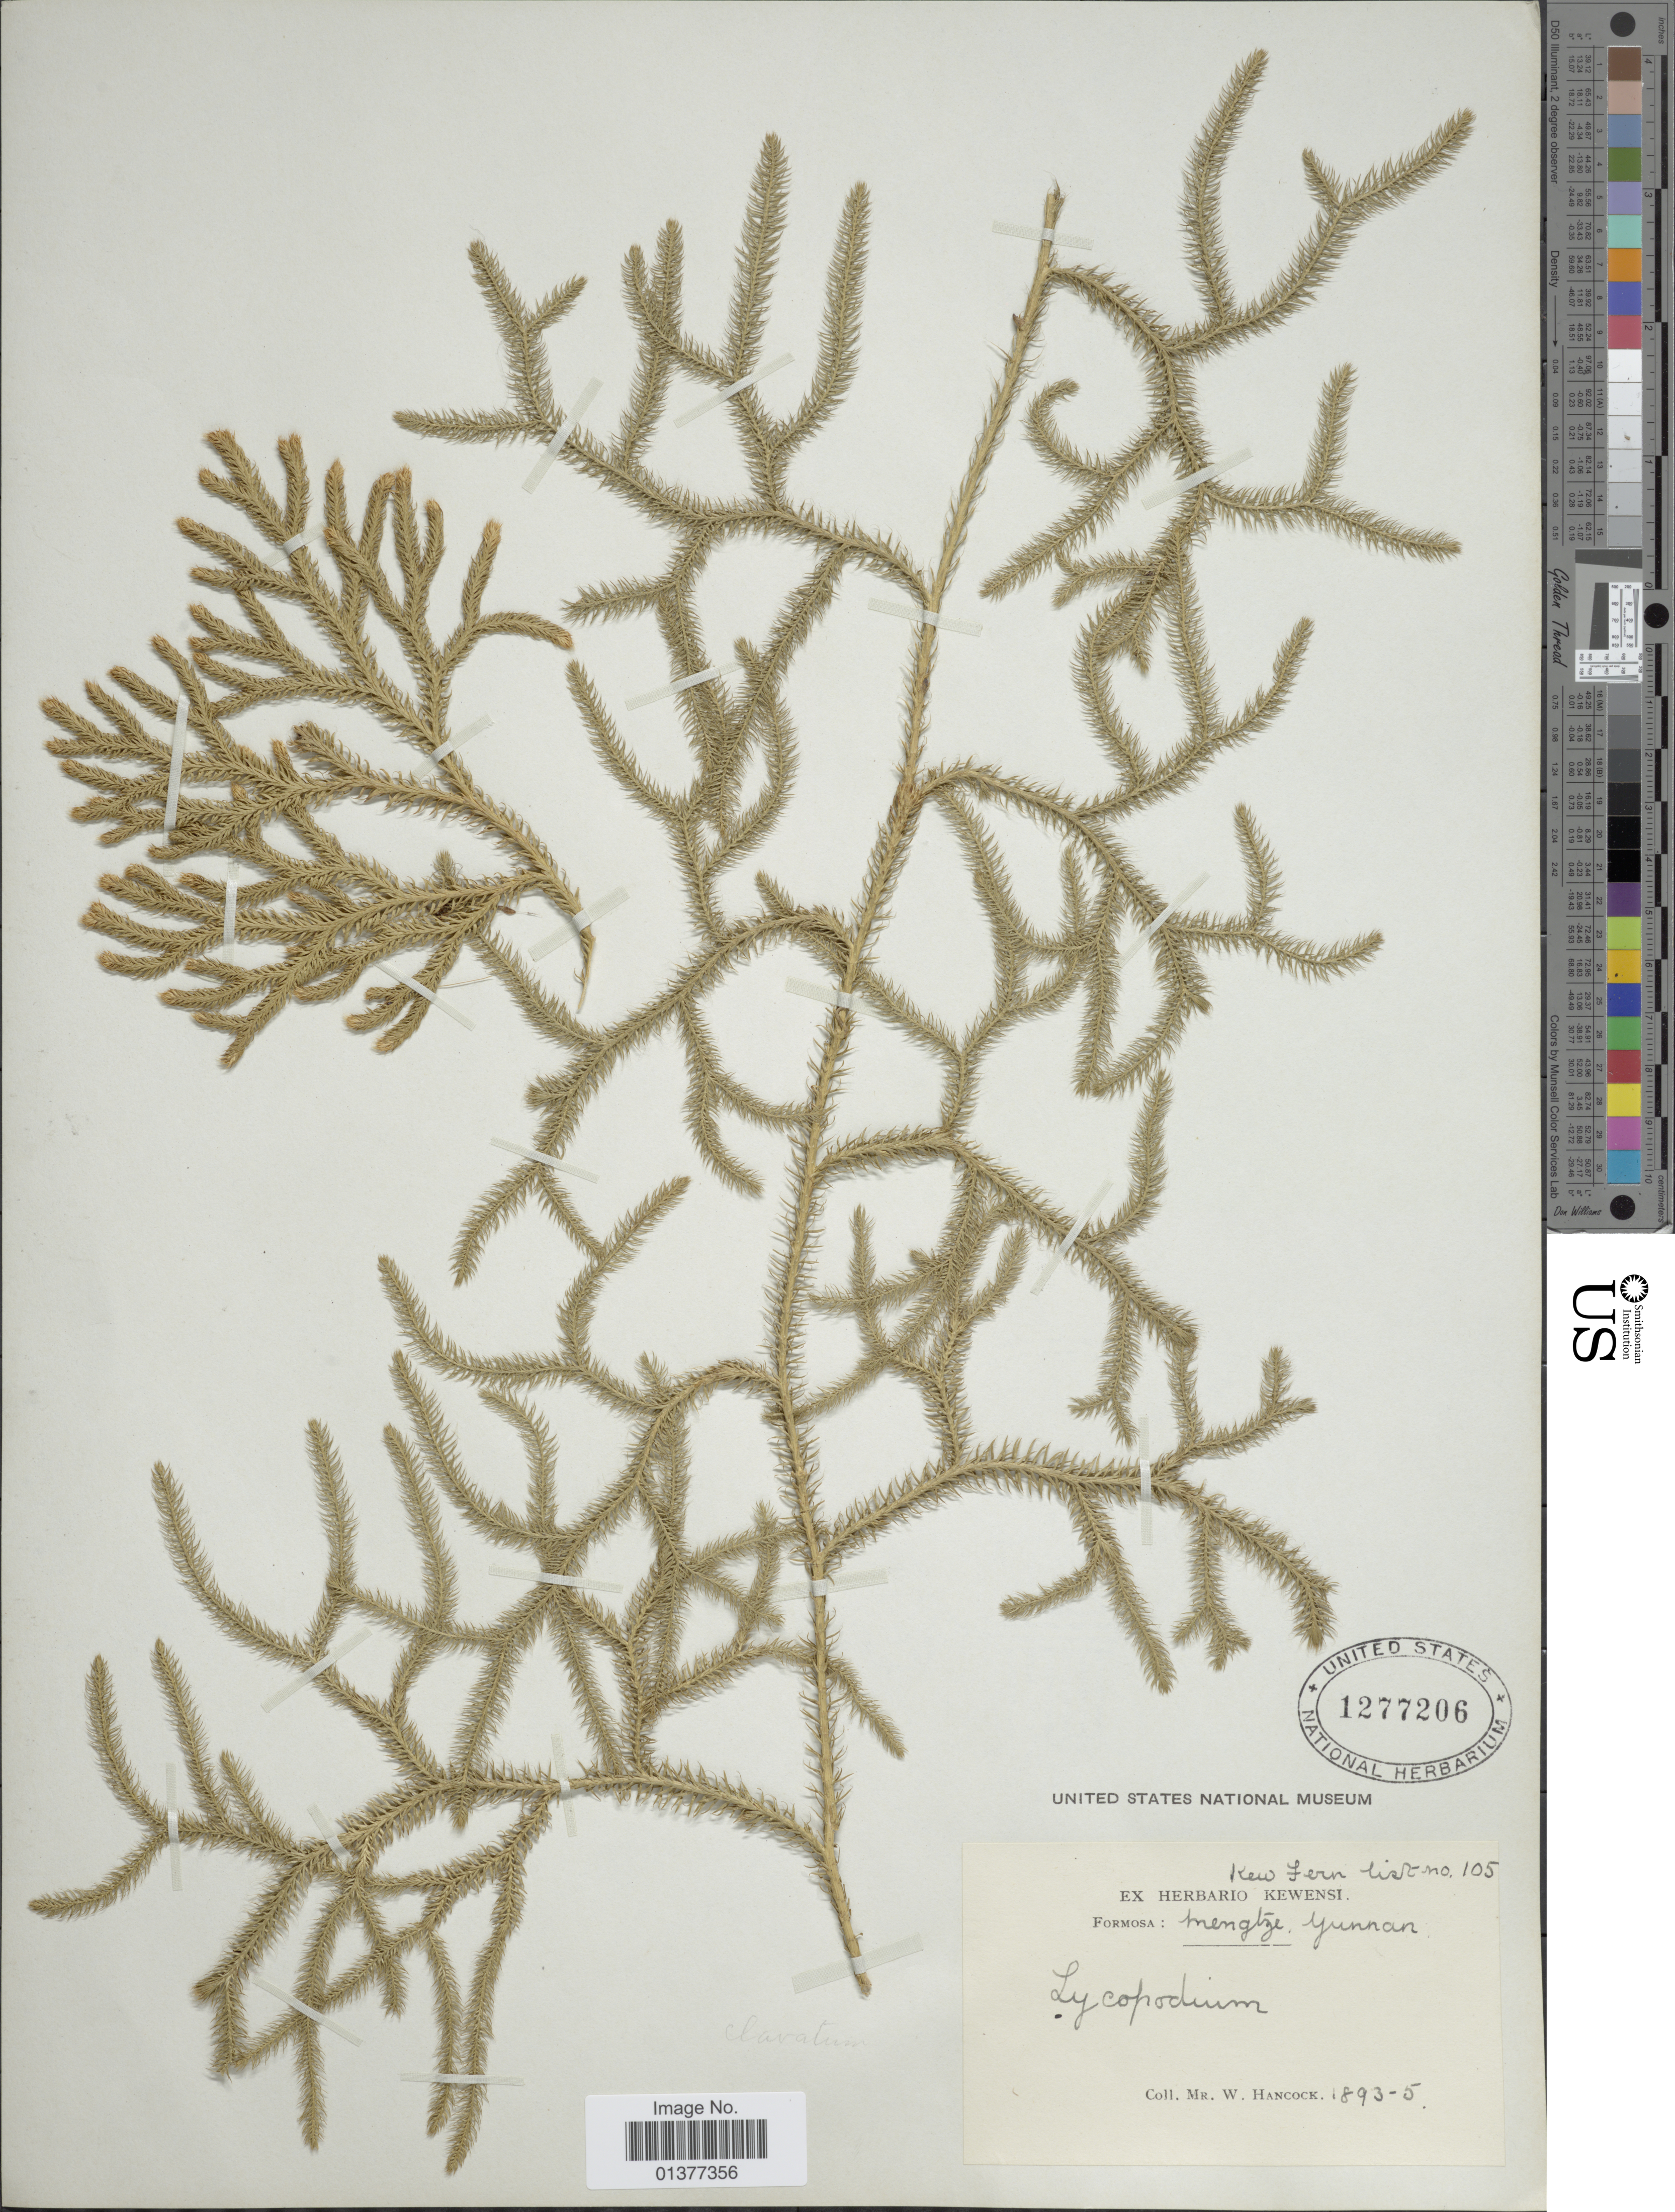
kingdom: Plantae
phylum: Tracheophyta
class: Lycopodiopsida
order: Lycopodiales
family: Lycopodiaceae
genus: Lycopodium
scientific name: Lycopodium clavatum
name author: L.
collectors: W. Hancock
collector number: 105?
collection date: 1893/1895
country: China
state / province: Yunnan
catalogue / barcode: US 1277206